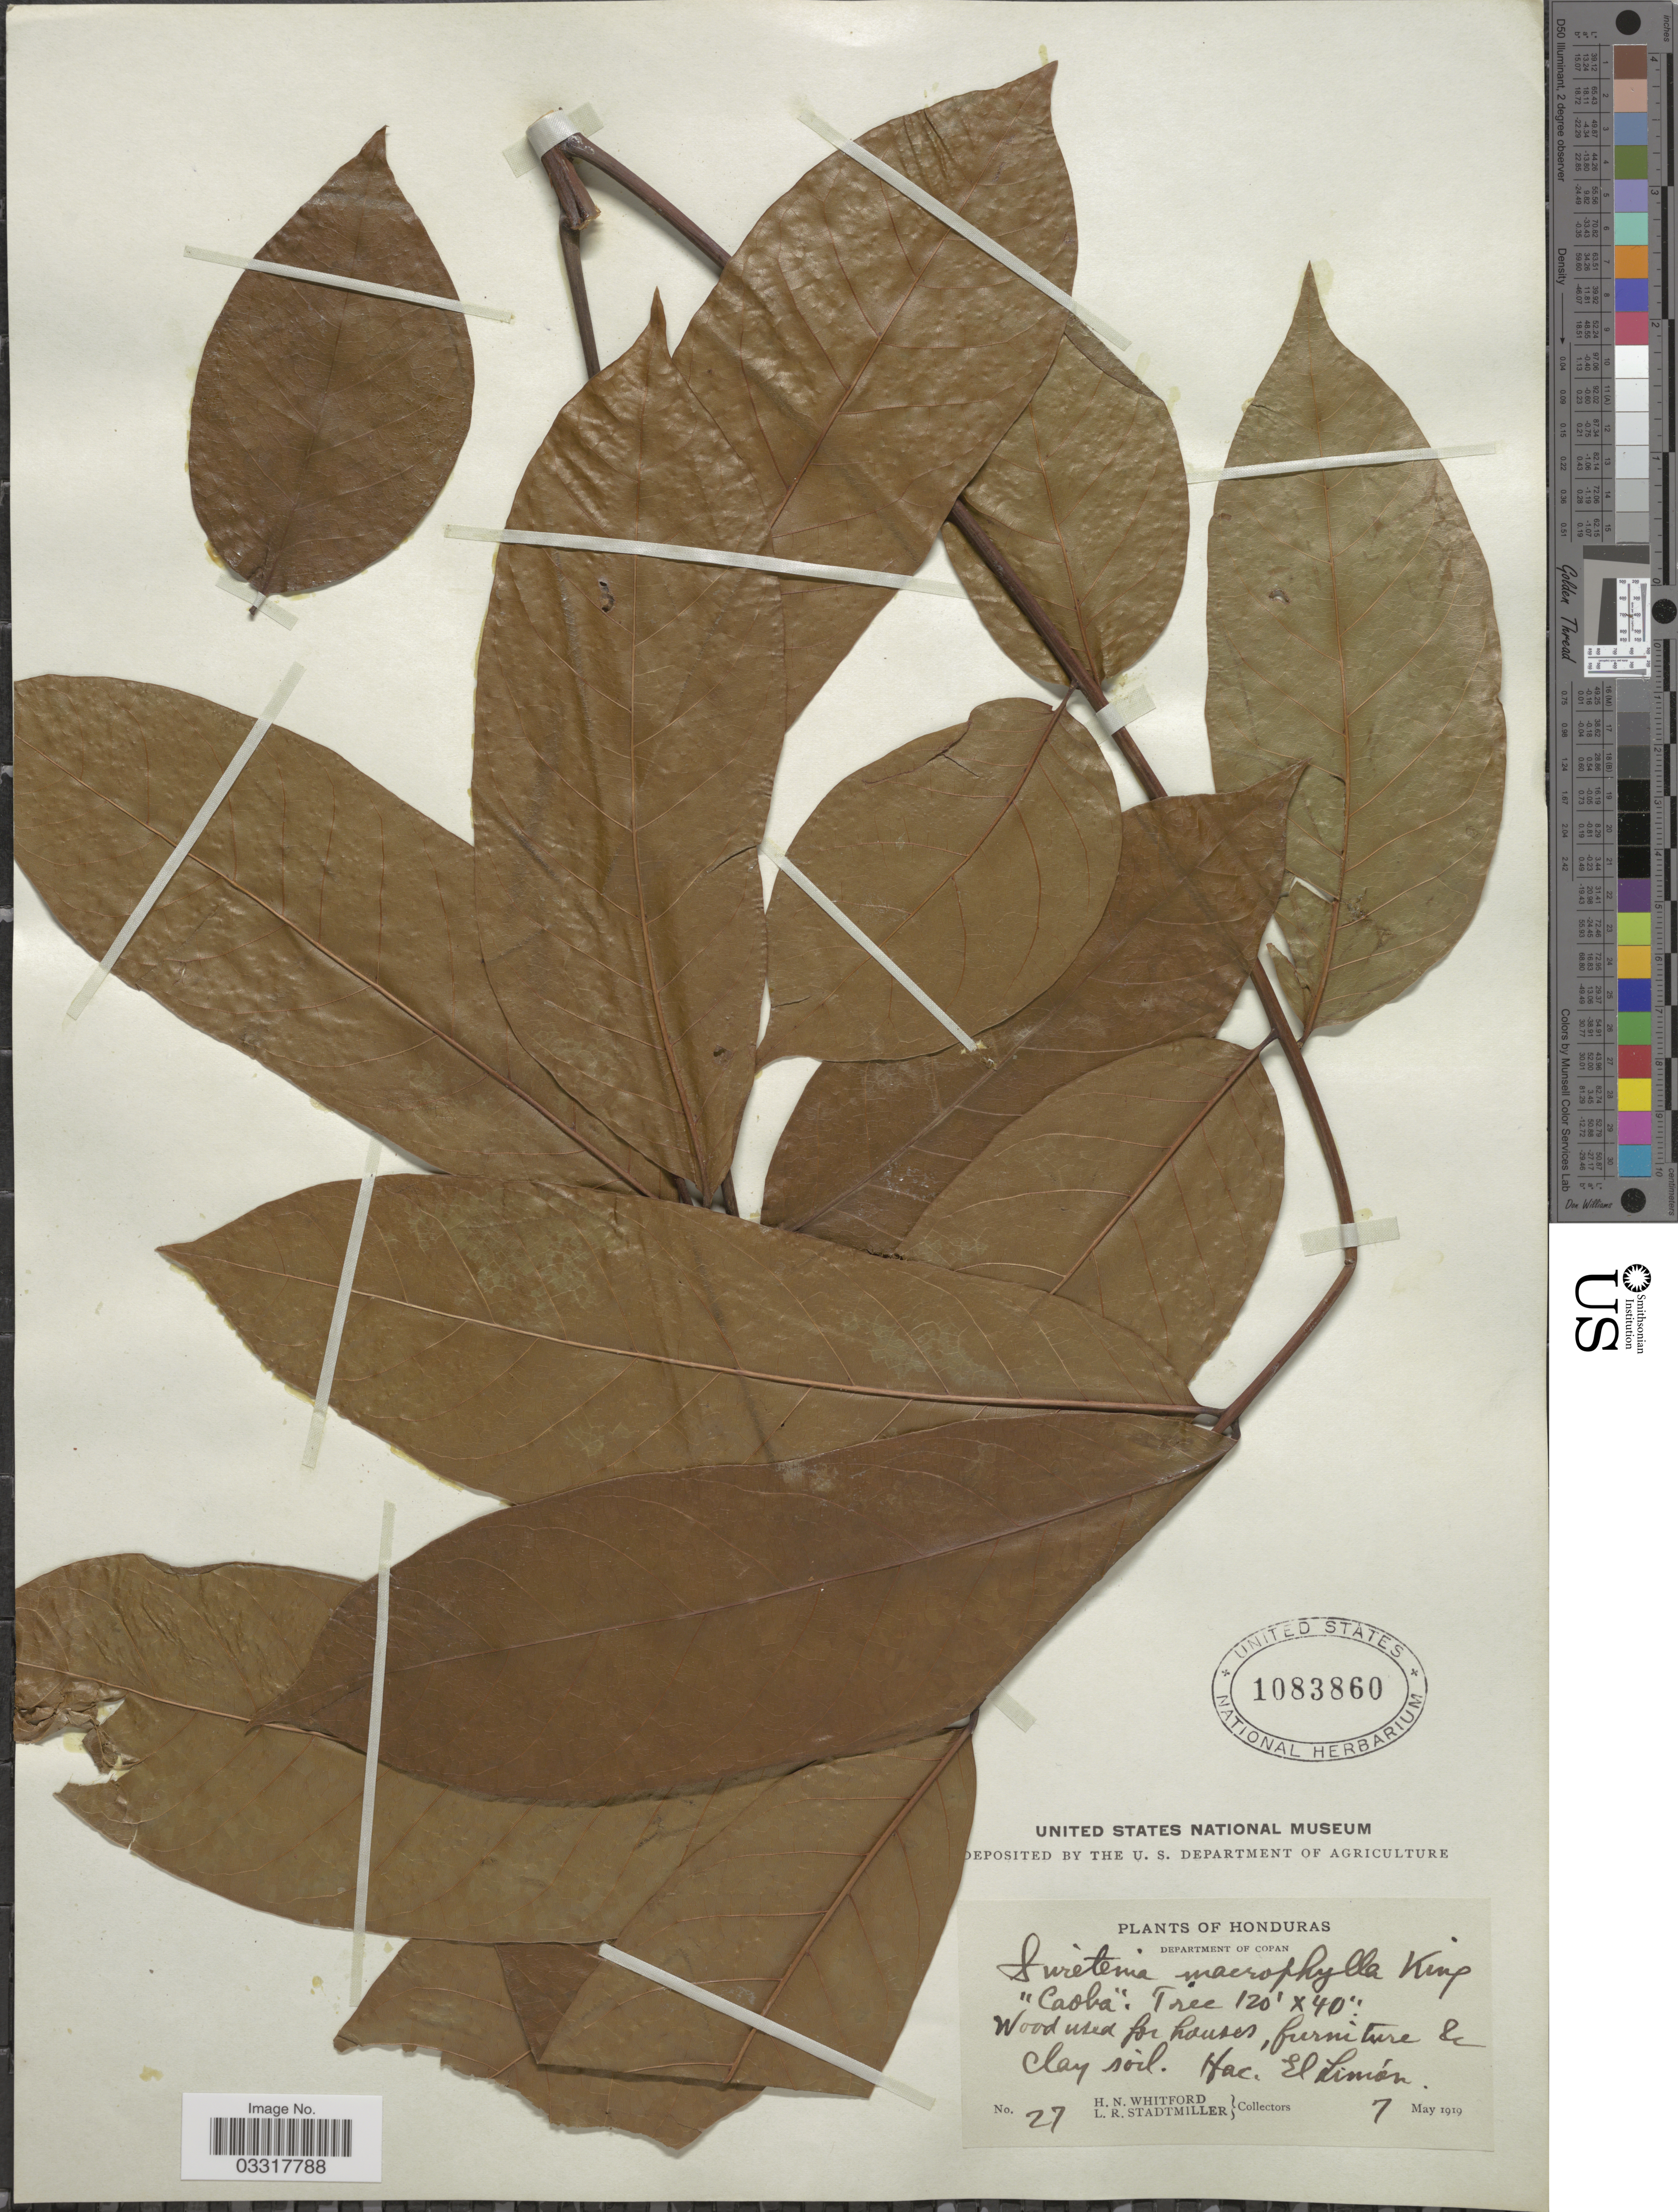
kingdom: Plantae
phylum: Tracheophyta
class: Magnoliopsida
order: Sapindales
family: Meliaceae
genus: Swietenia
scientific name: Swietenia macrophylla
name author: King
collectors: H. N. Whitford & L. Stadtmiller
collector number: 27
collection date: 1919-05-07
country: Honduras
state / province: Copán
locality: Department of Copan. Hac. El Limón.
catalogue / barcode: US 1083860